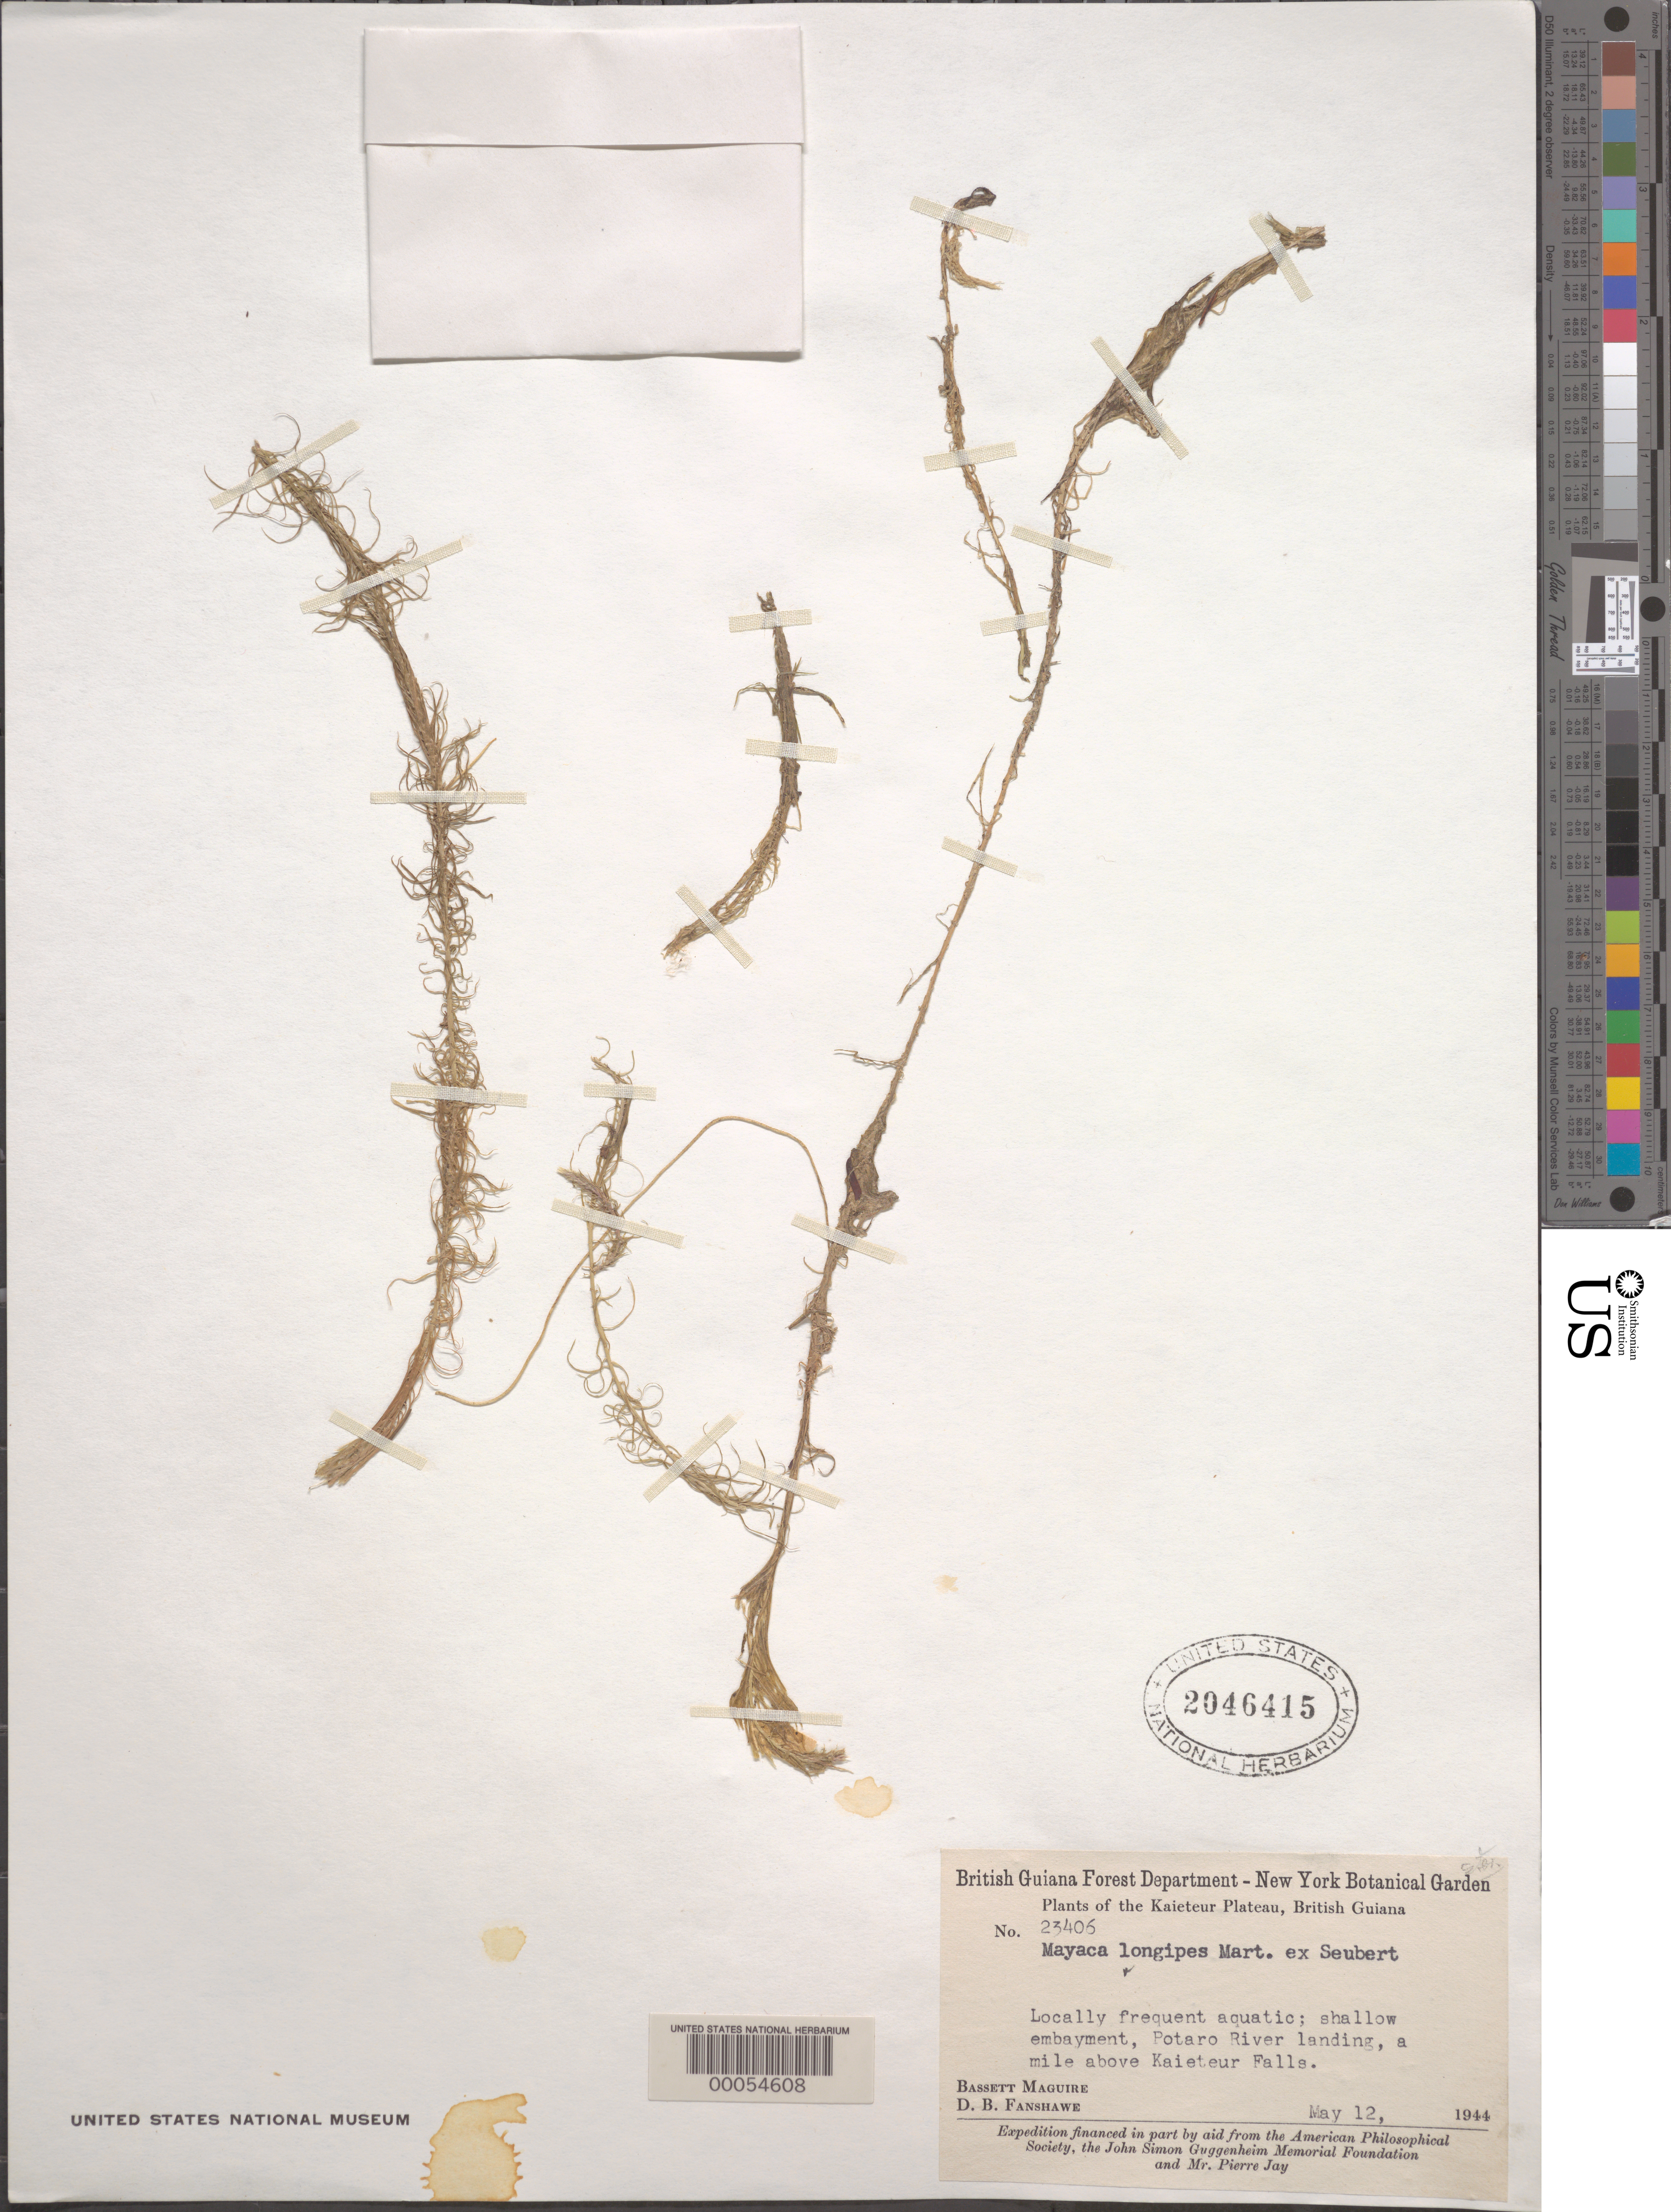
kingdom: Plantae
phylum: Tracheophyta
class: Liliopsida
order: Poales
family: Mayacaceae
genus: Mayaca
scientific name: Mayaca longipes Gand., nom. illeg. hom.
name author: Gand.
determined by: Lourteig, A.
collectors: B. Maguire & D. B. Fanshawe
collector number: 23406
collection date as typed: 12 May 1944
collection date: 1944-05-12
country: Guyana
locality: Potaro river landing, a mile above kaieteur falls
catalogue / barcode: US 2046415